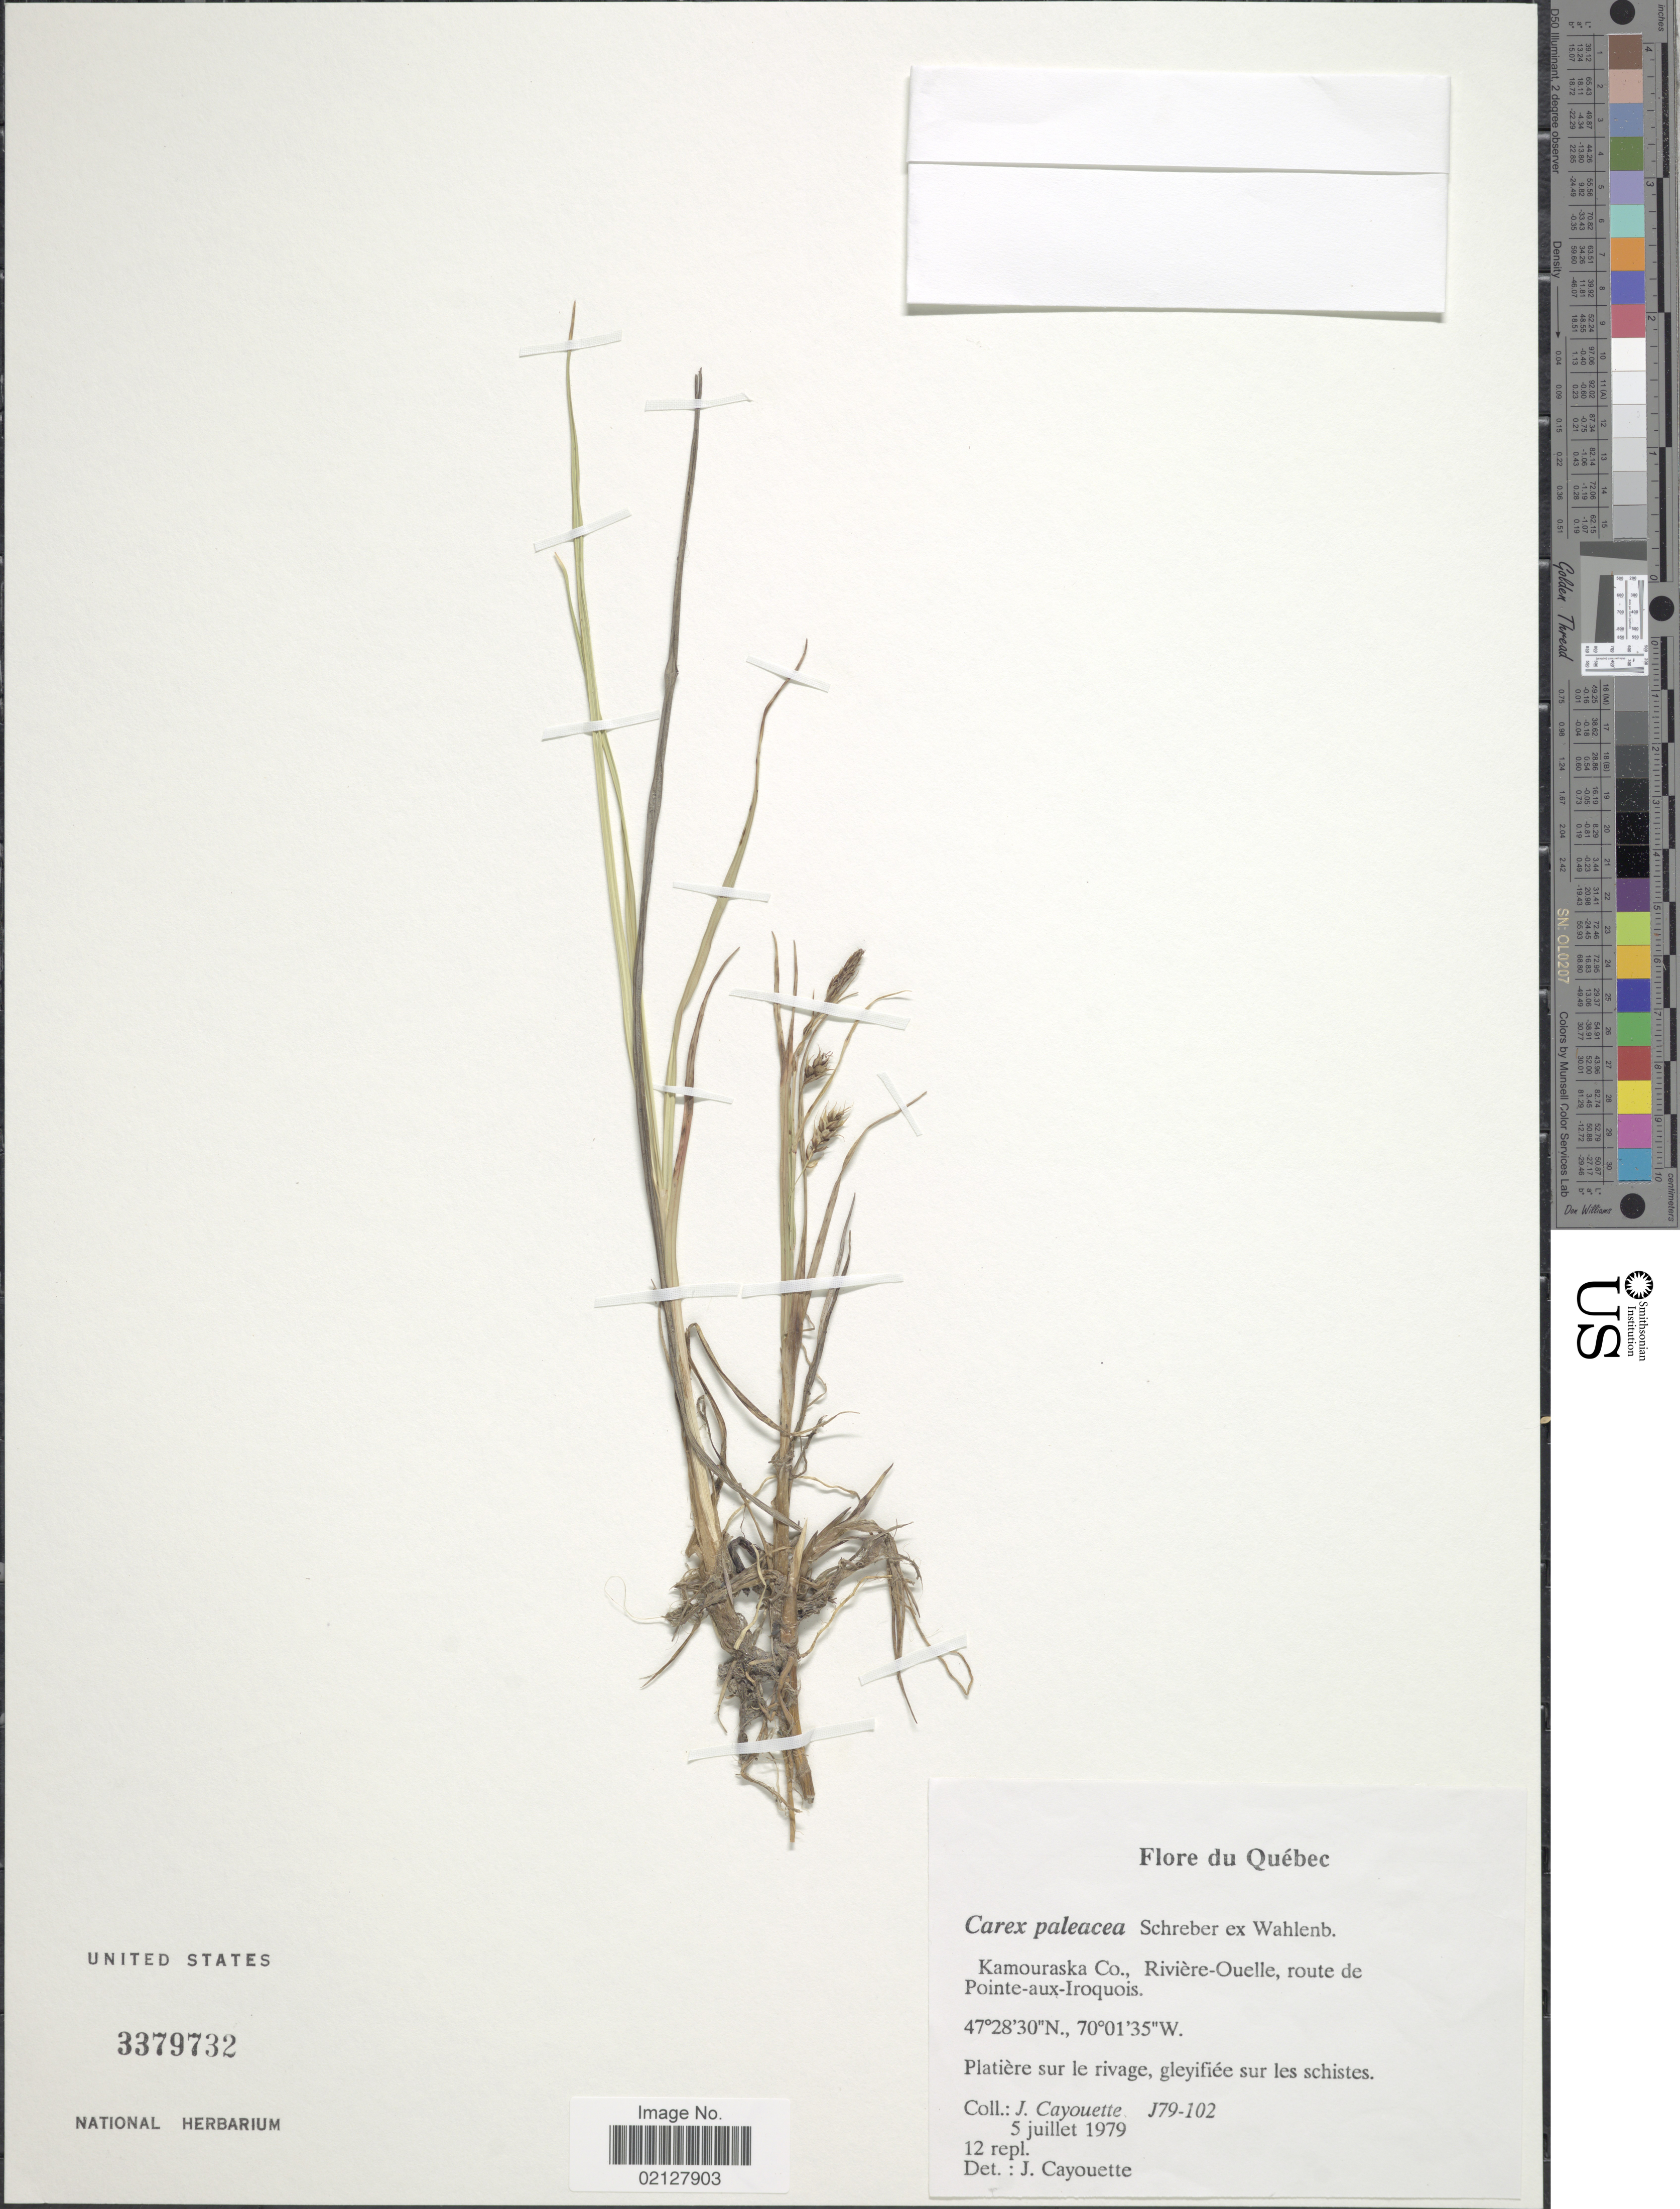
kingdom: Plantae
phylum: Tracheophyta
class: Liliopsida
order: Poales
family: Cyperaceae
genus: Carex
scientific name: Carex paleacea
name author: Schreb. ex Wahlenb.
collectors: J. Cayouette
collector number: J79-102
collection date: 1979-07-05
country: Canada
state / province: Quebec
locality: Kamouraska Co., Riviere- Ouelle, route de Pointe-aux-Iroquois. Platiere sur le rivage, gleyifiee sur les schistes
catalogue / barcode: US 3379732